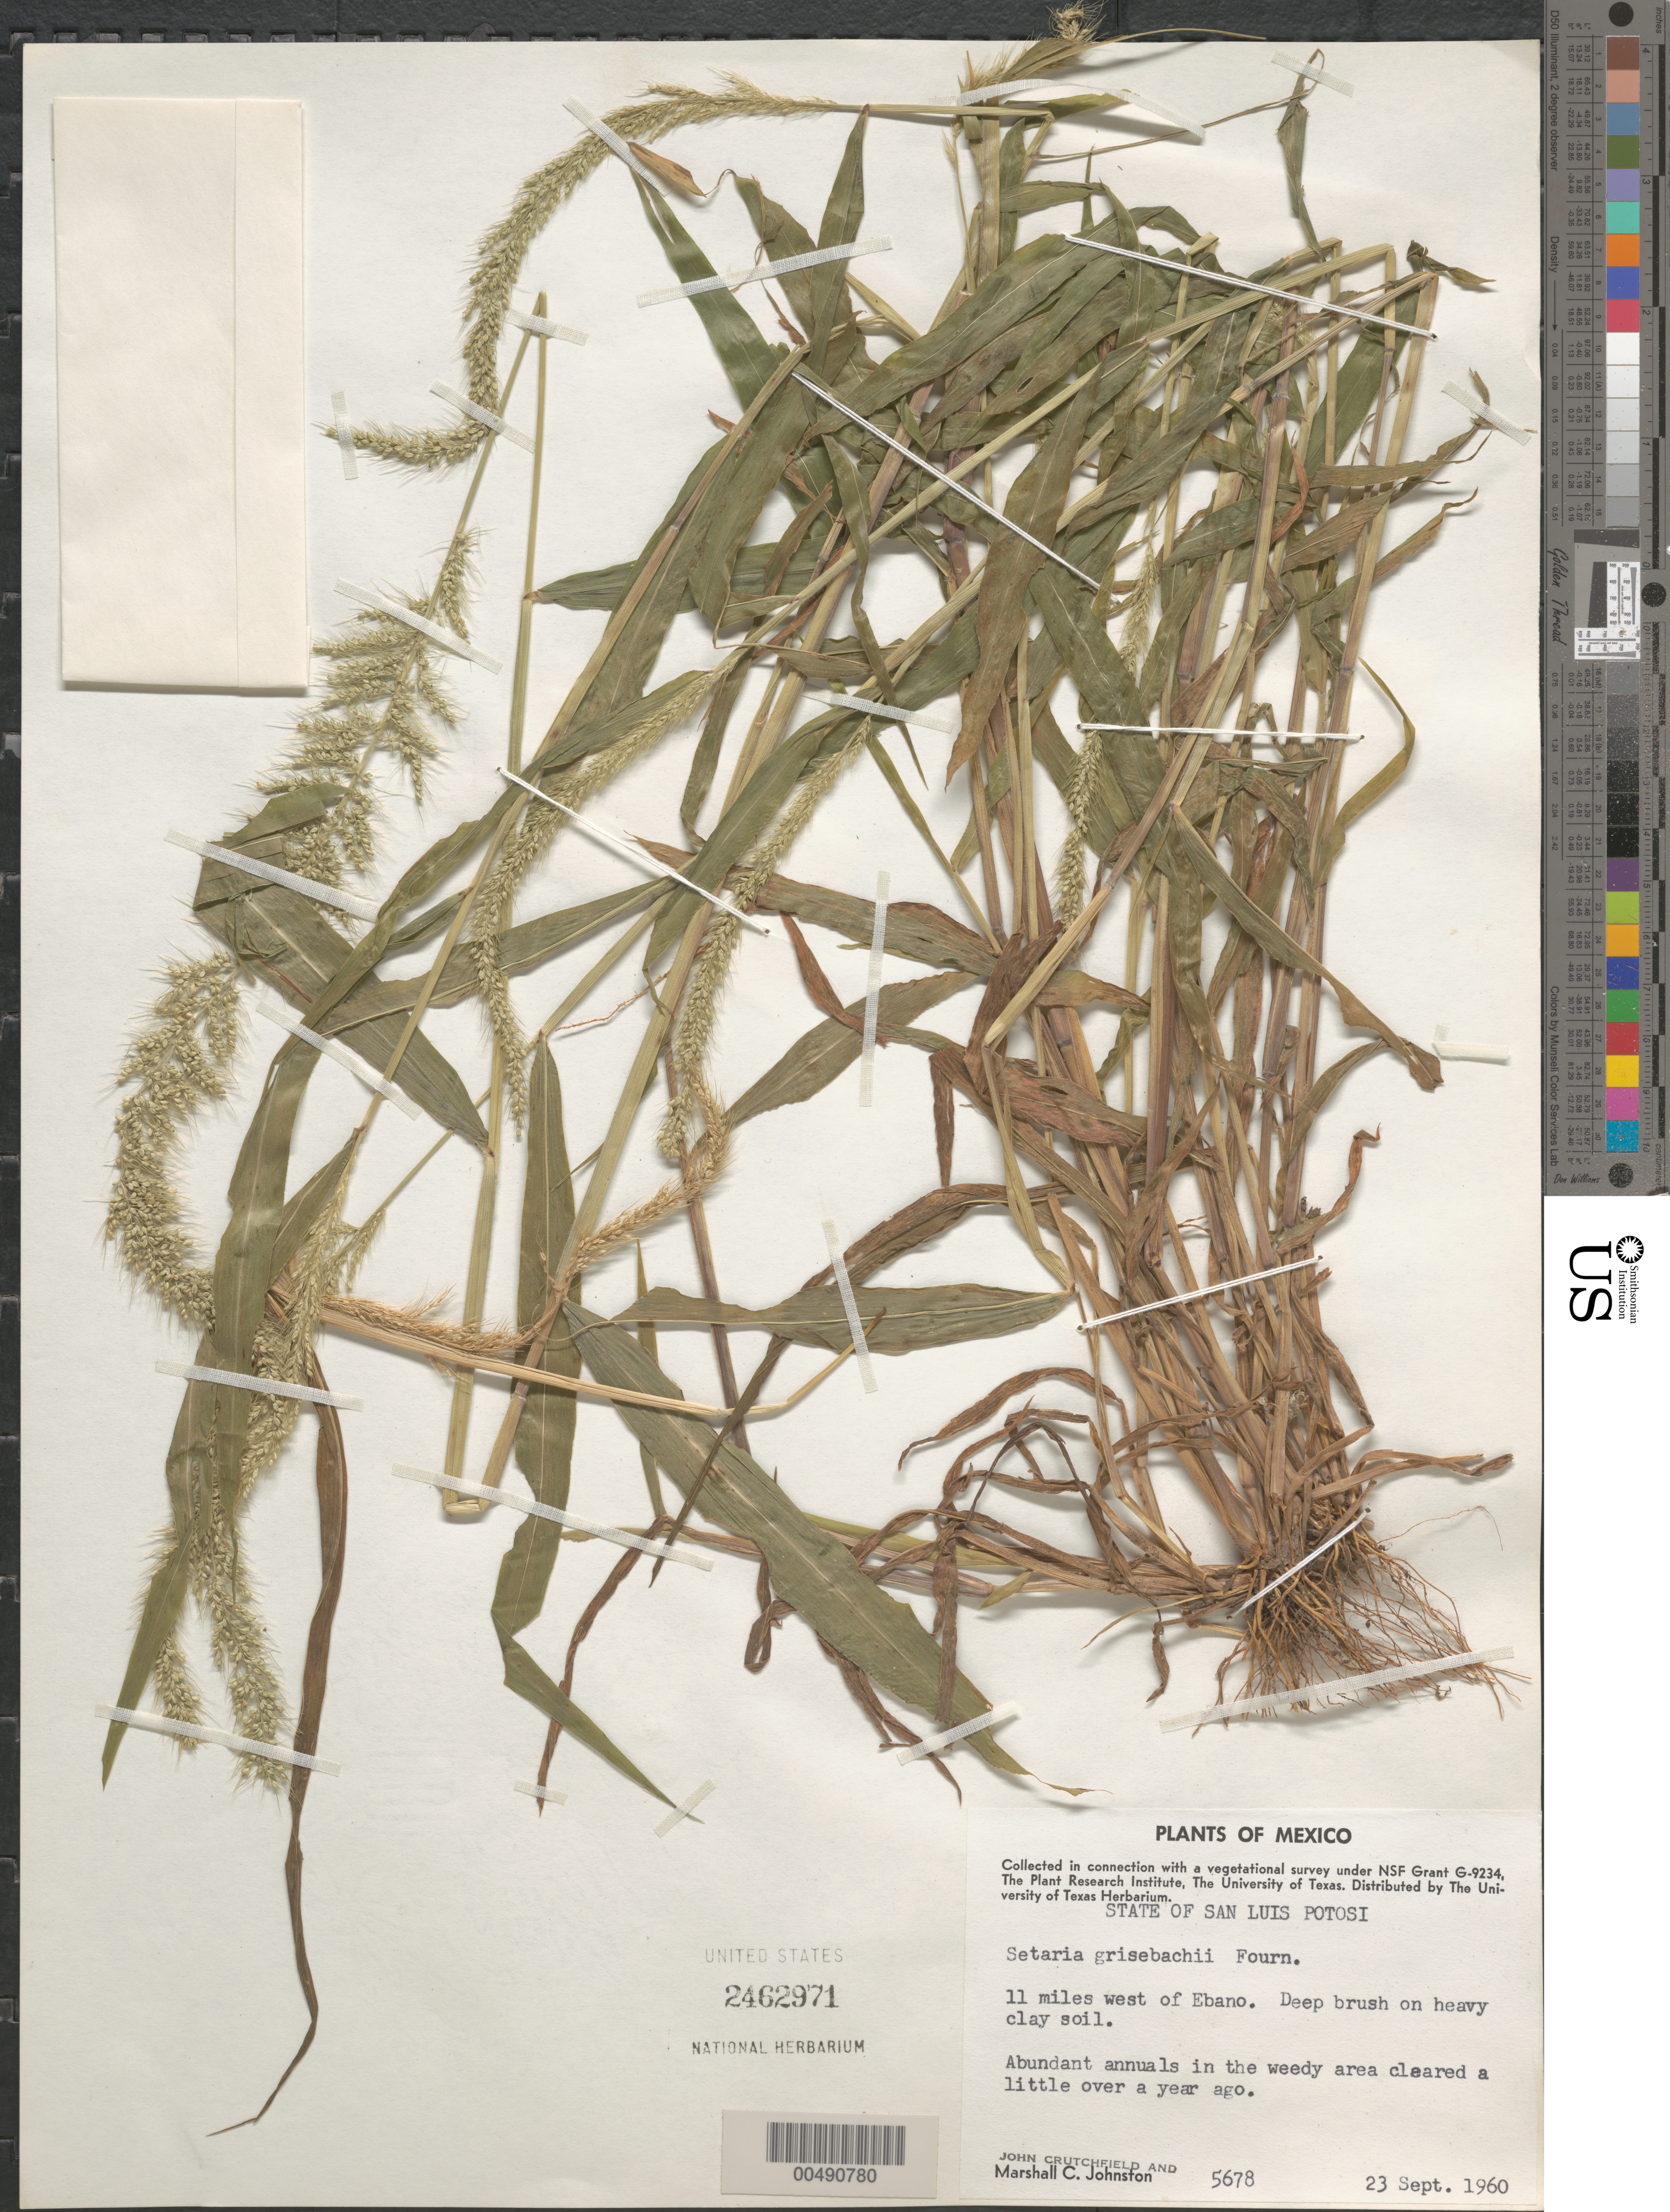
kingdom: Plantae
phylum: Tracheophyta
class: Liliopsida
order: Poales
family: Poaceae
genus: Setaria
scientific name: Setaria grisebachii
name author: E. Fourn.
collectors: J. Crutchfield & M. Johnston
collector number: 5678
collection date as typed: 23 Sep 1960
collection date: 1960-09-23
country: Mexico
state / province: San Luis Potosi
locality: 11 mi W of Ebano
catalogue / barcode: US 2462971